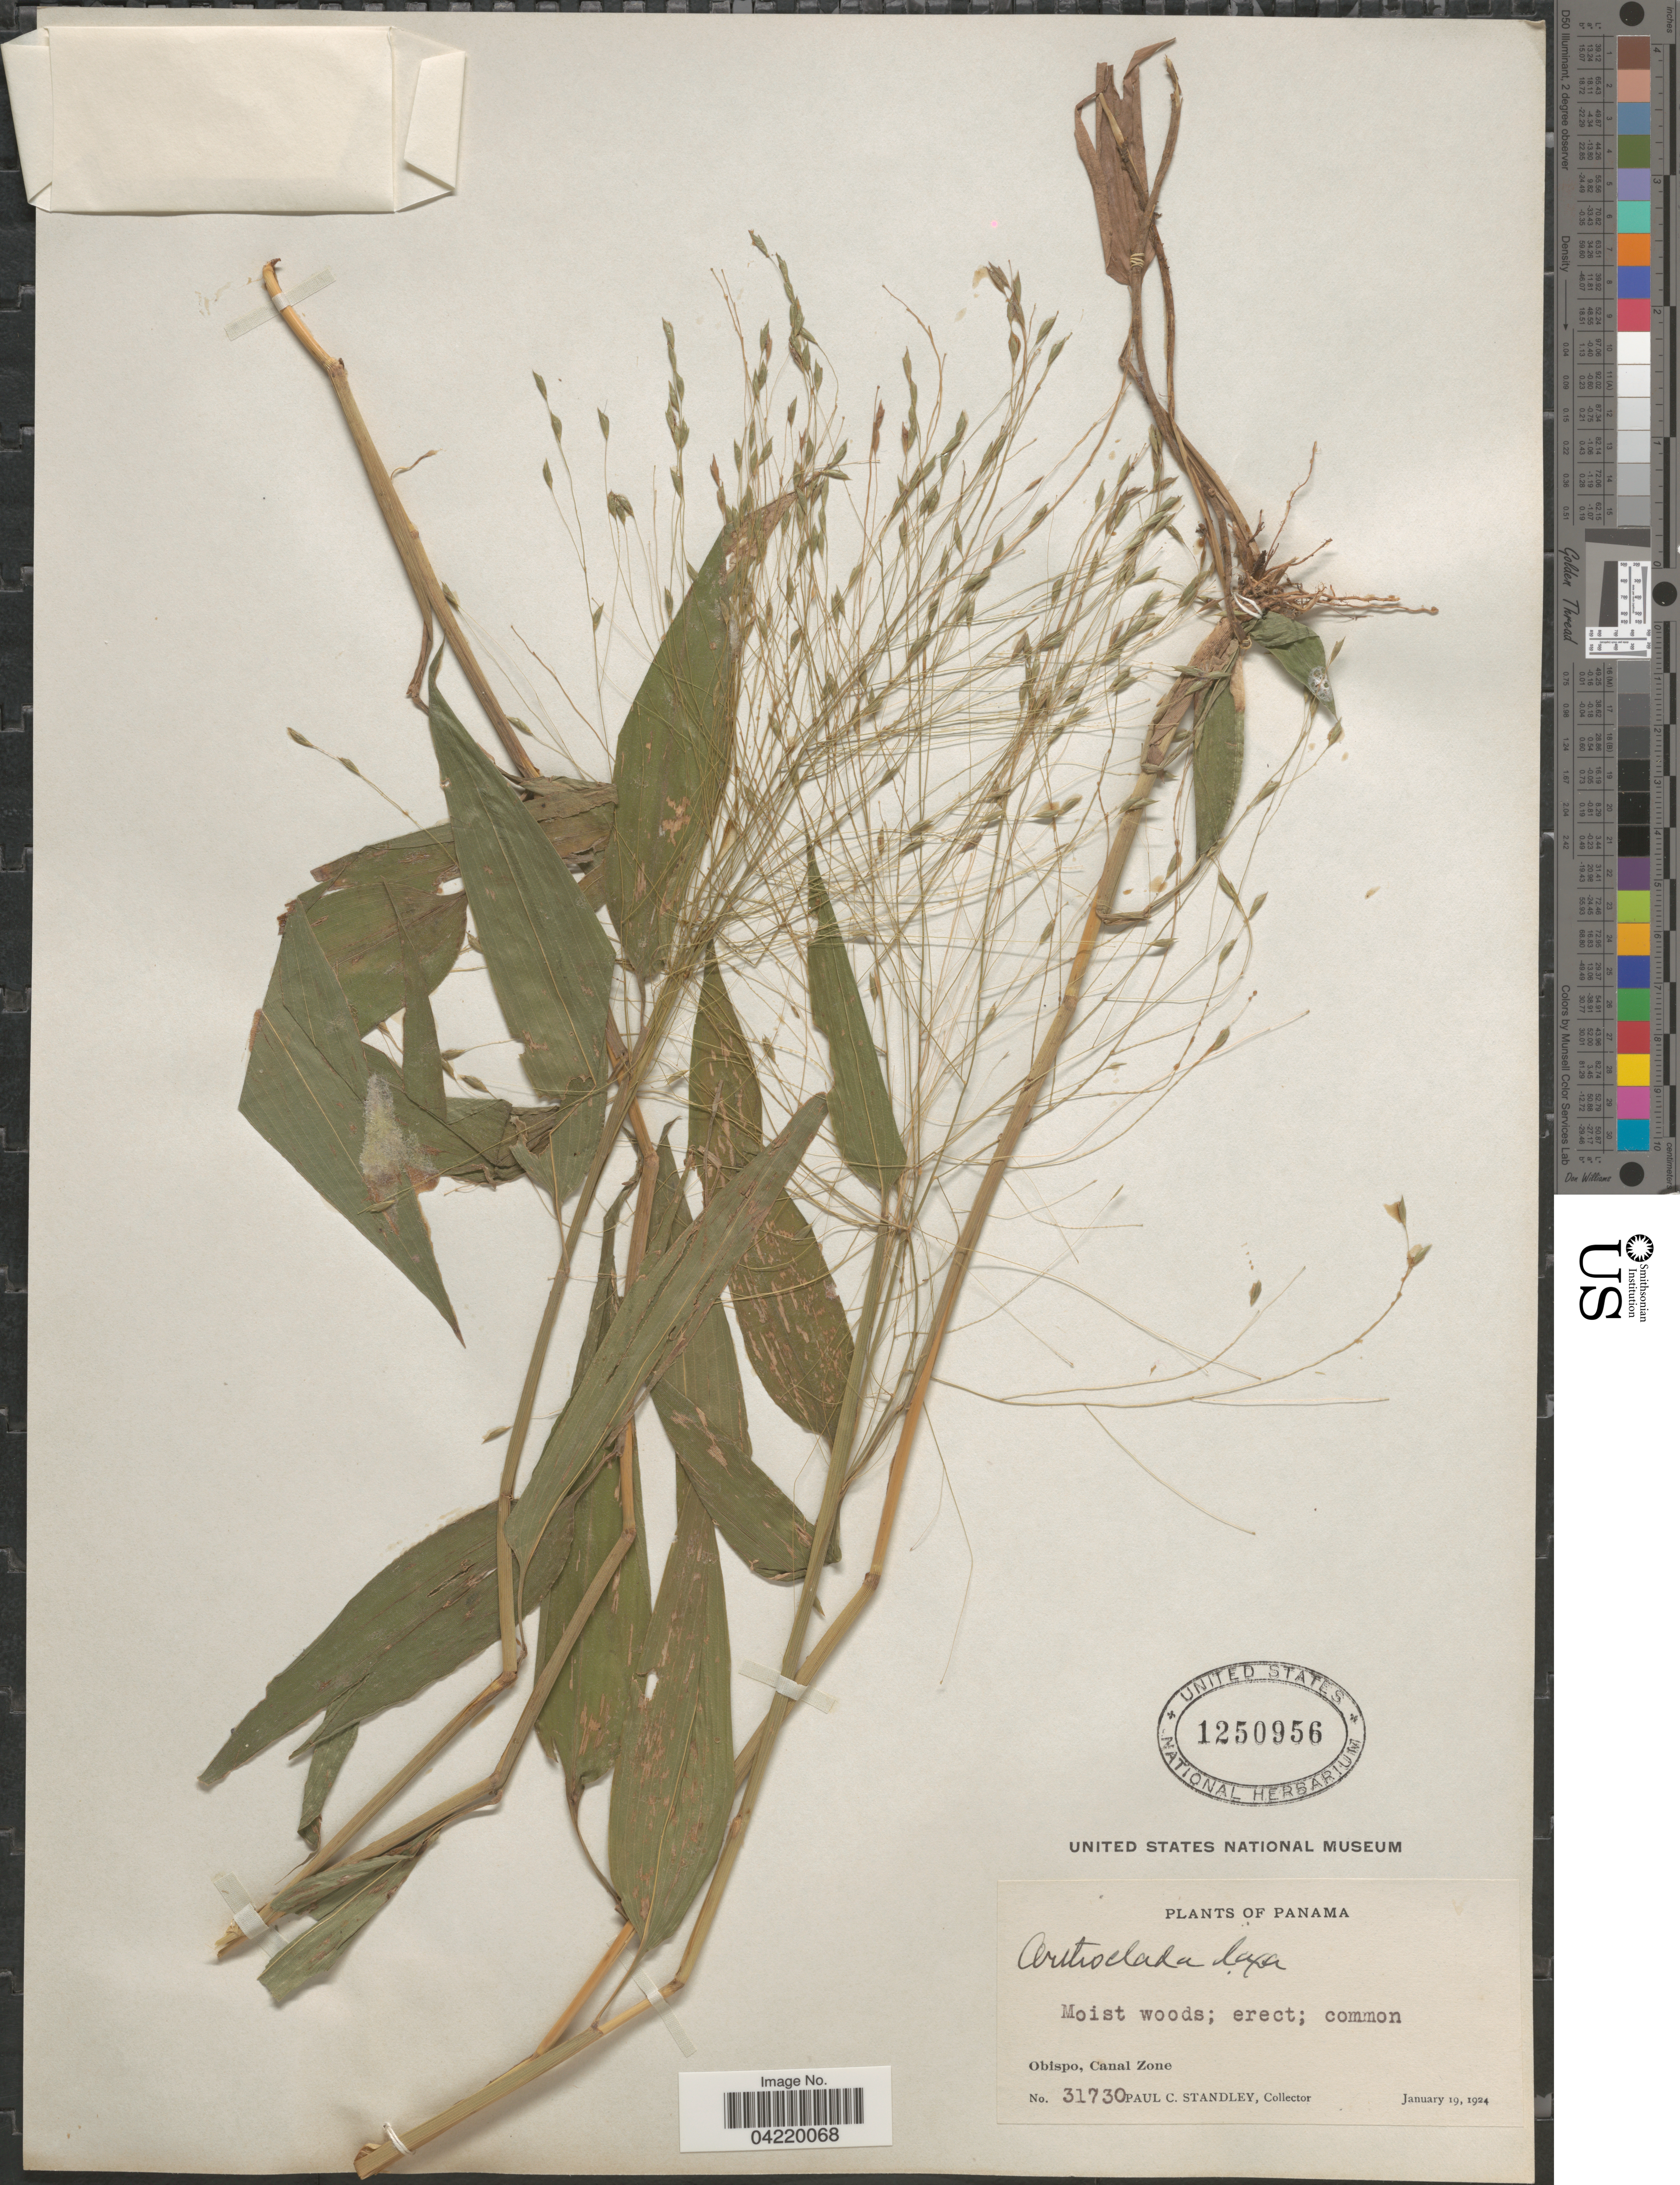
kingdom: Plantae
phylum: Tracheophyta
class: Liliopsida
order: Poales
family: Poaceae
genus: Orthoclada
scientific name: Orthoclada laxa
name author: P. Beauv.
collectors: P. C. Standley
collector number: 31730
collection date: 1924-01-19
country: Panama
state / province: Colón / Panamá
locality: Moist woods; common. Obispo, Canal Zone.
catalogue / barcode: US 1250956